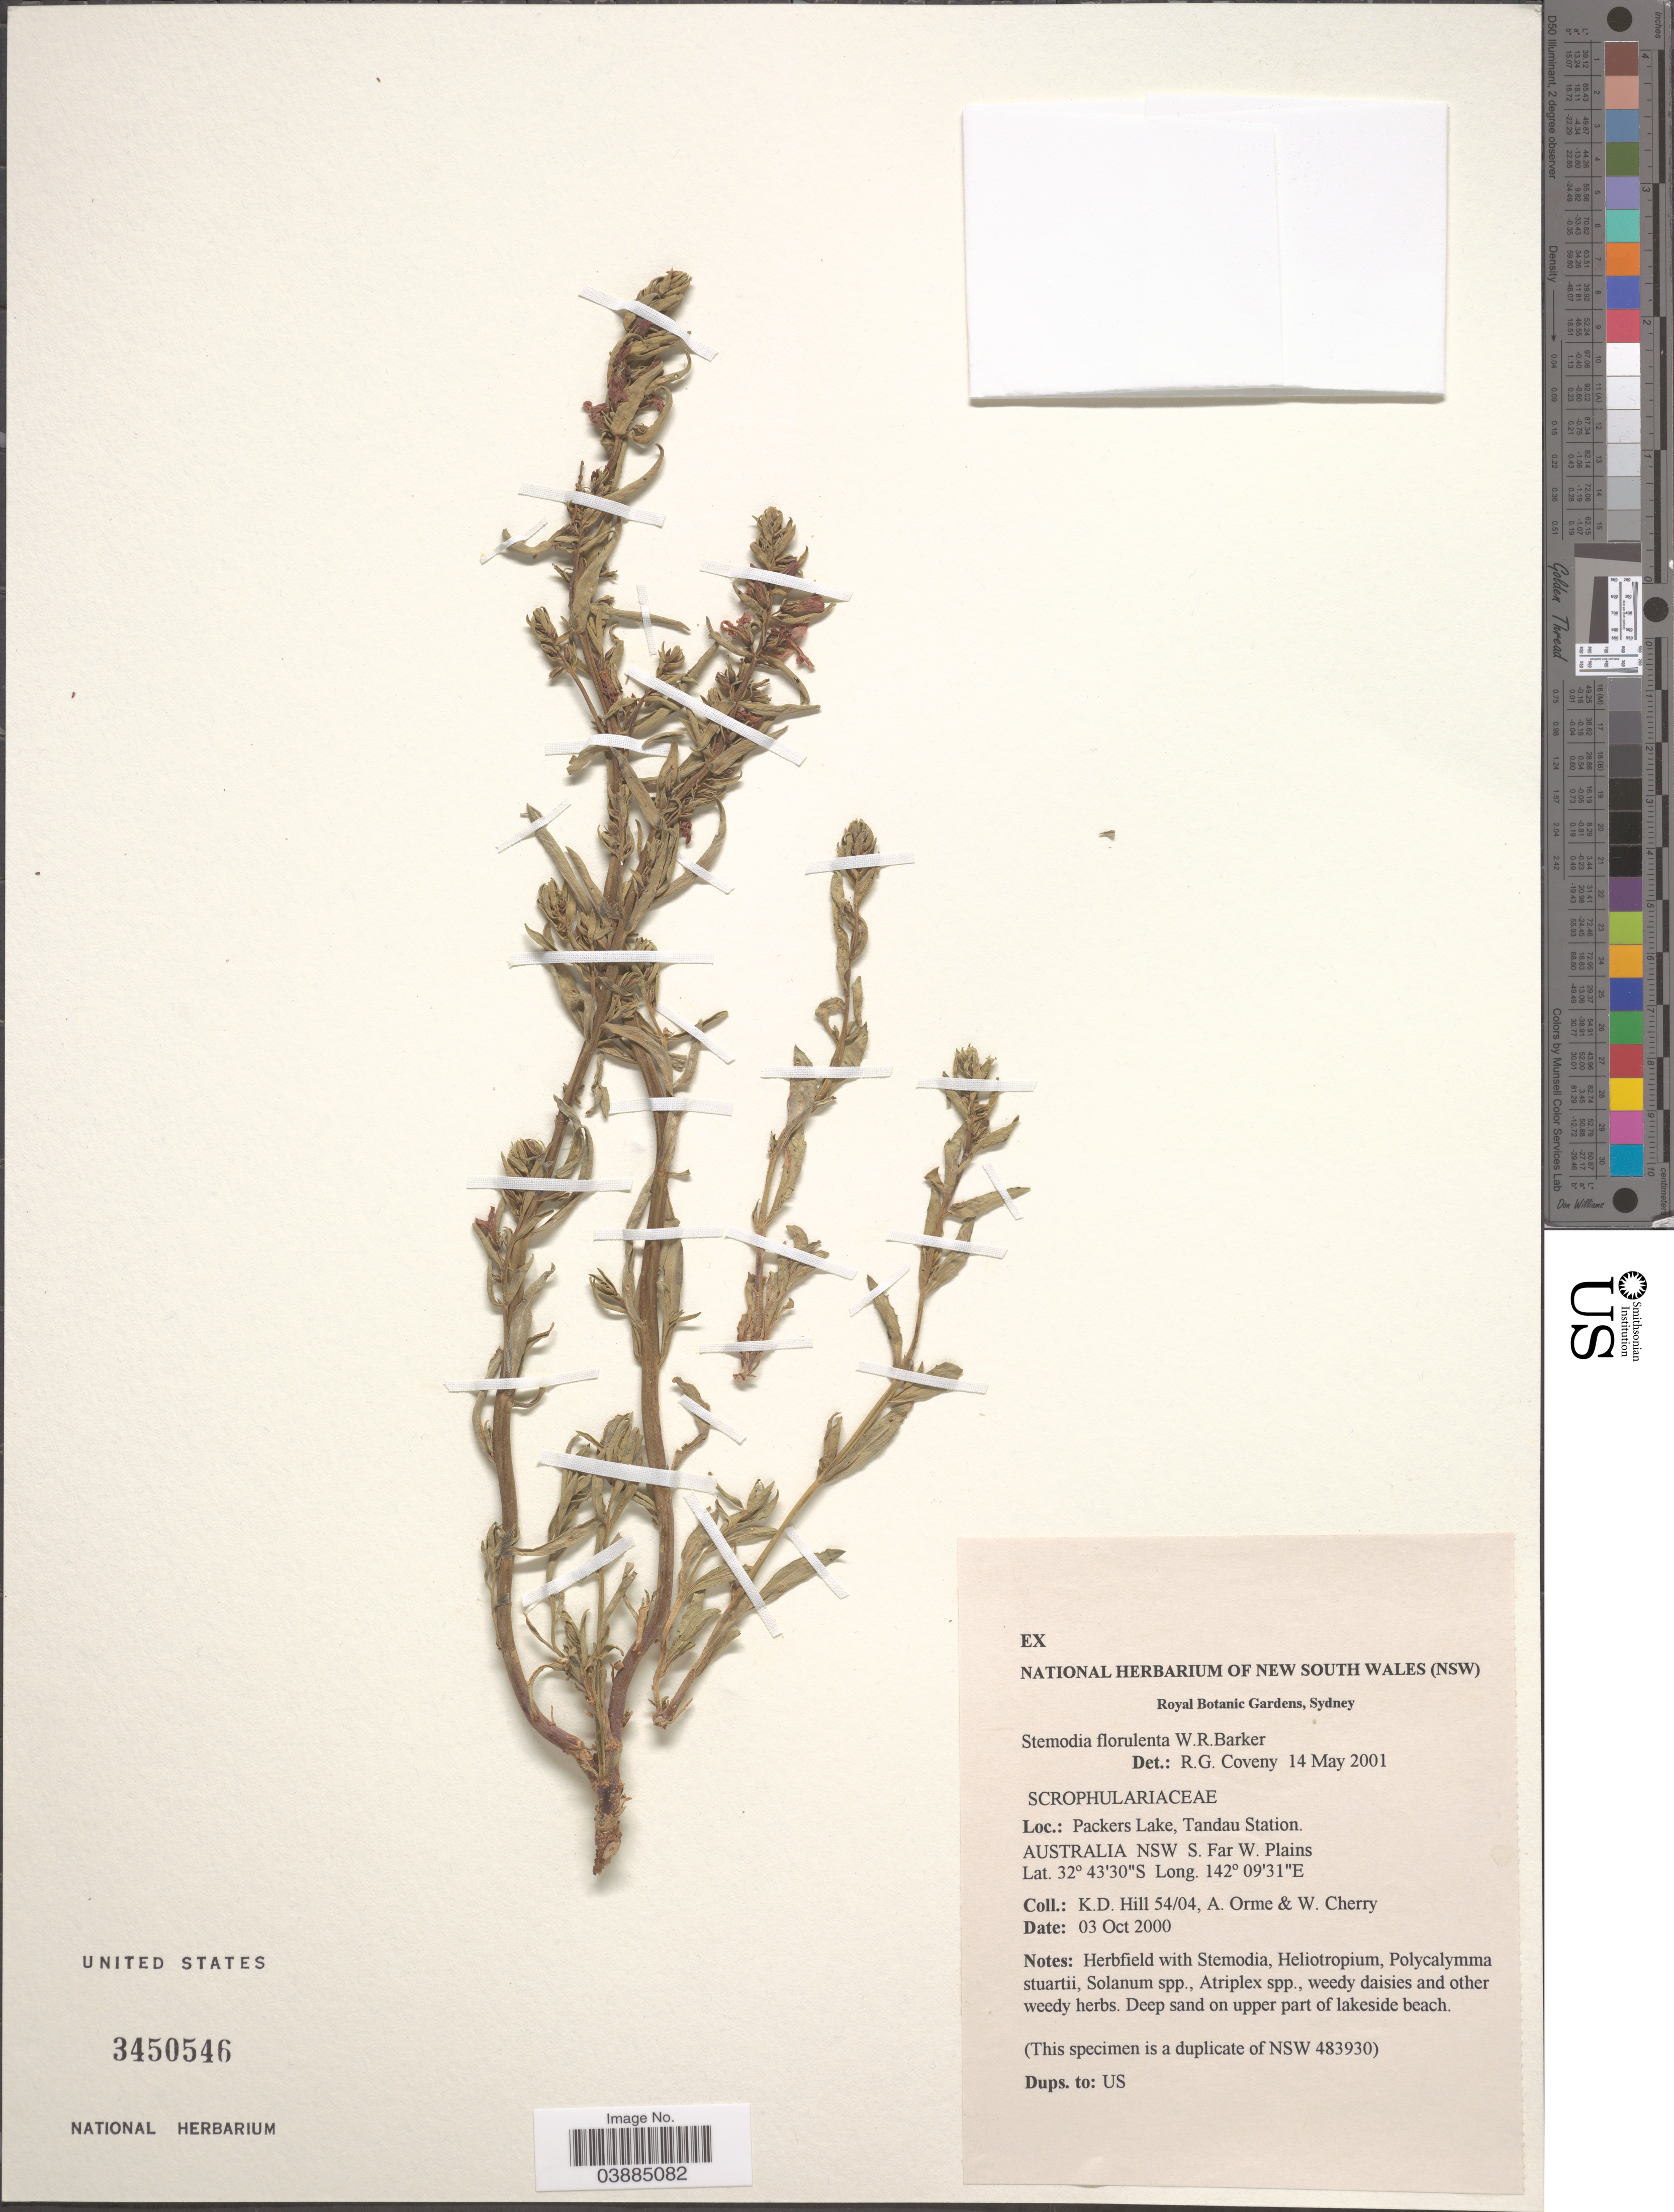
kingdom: Plantae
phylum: Tracheophyta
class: Magnoliopsida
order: Lamiales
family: Plantaginaceae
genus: Stemodia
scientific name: Stemodia florulenta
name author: W.R. Barker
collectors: K. D. Hill, A. Orme & W. A. Cherry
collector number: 54/04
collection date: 2000-10-03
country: Australia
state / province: New South Wales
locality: Packers Lake, Tandau Station. S. Far. W. Plains.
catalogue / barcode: US 3450546